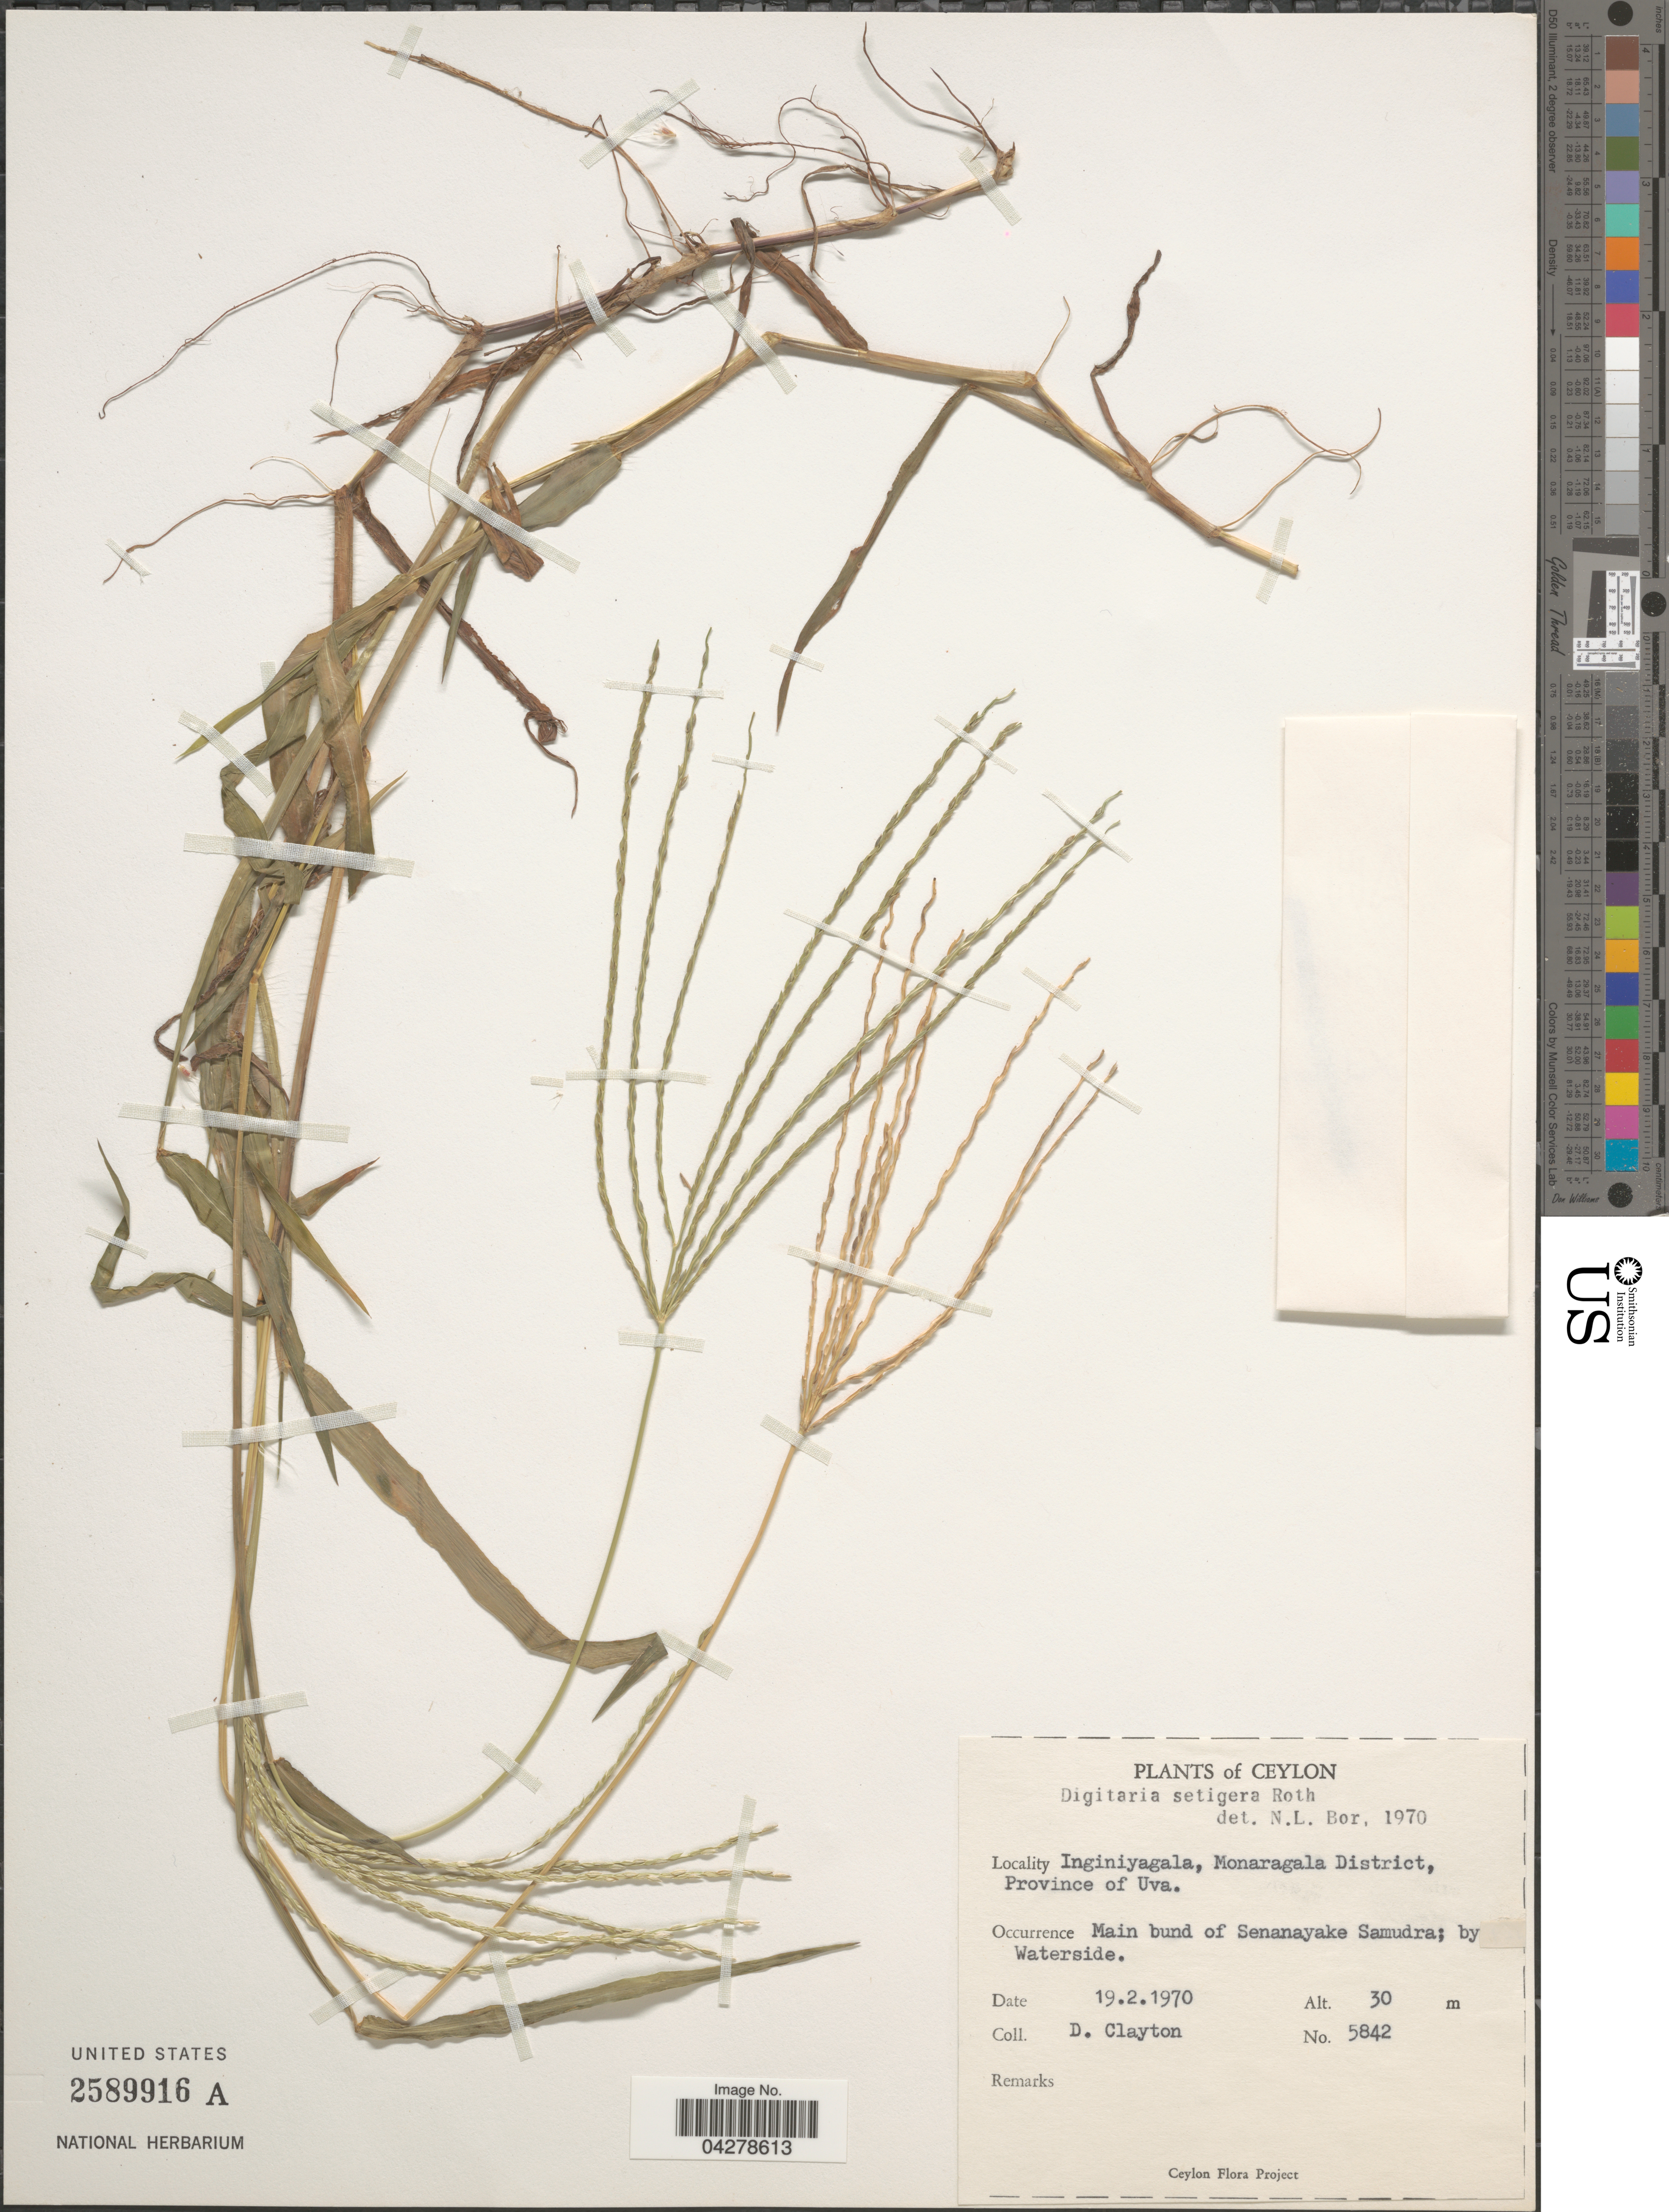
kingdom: Plantae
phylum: Tracheophyta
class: Liliopsida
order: Poales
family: Poaceae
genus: Digitaria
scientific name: Digitaria setigera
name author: Roth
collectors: D. Clayton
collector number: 5842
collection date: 1970-02-19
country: Sri Lanka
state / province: Uva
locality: Ceylon. Inginiyagala, Monaragala District. Main bund of Senanayake Samudra; by Waterside.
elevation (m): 30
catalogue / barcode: US 2589916A